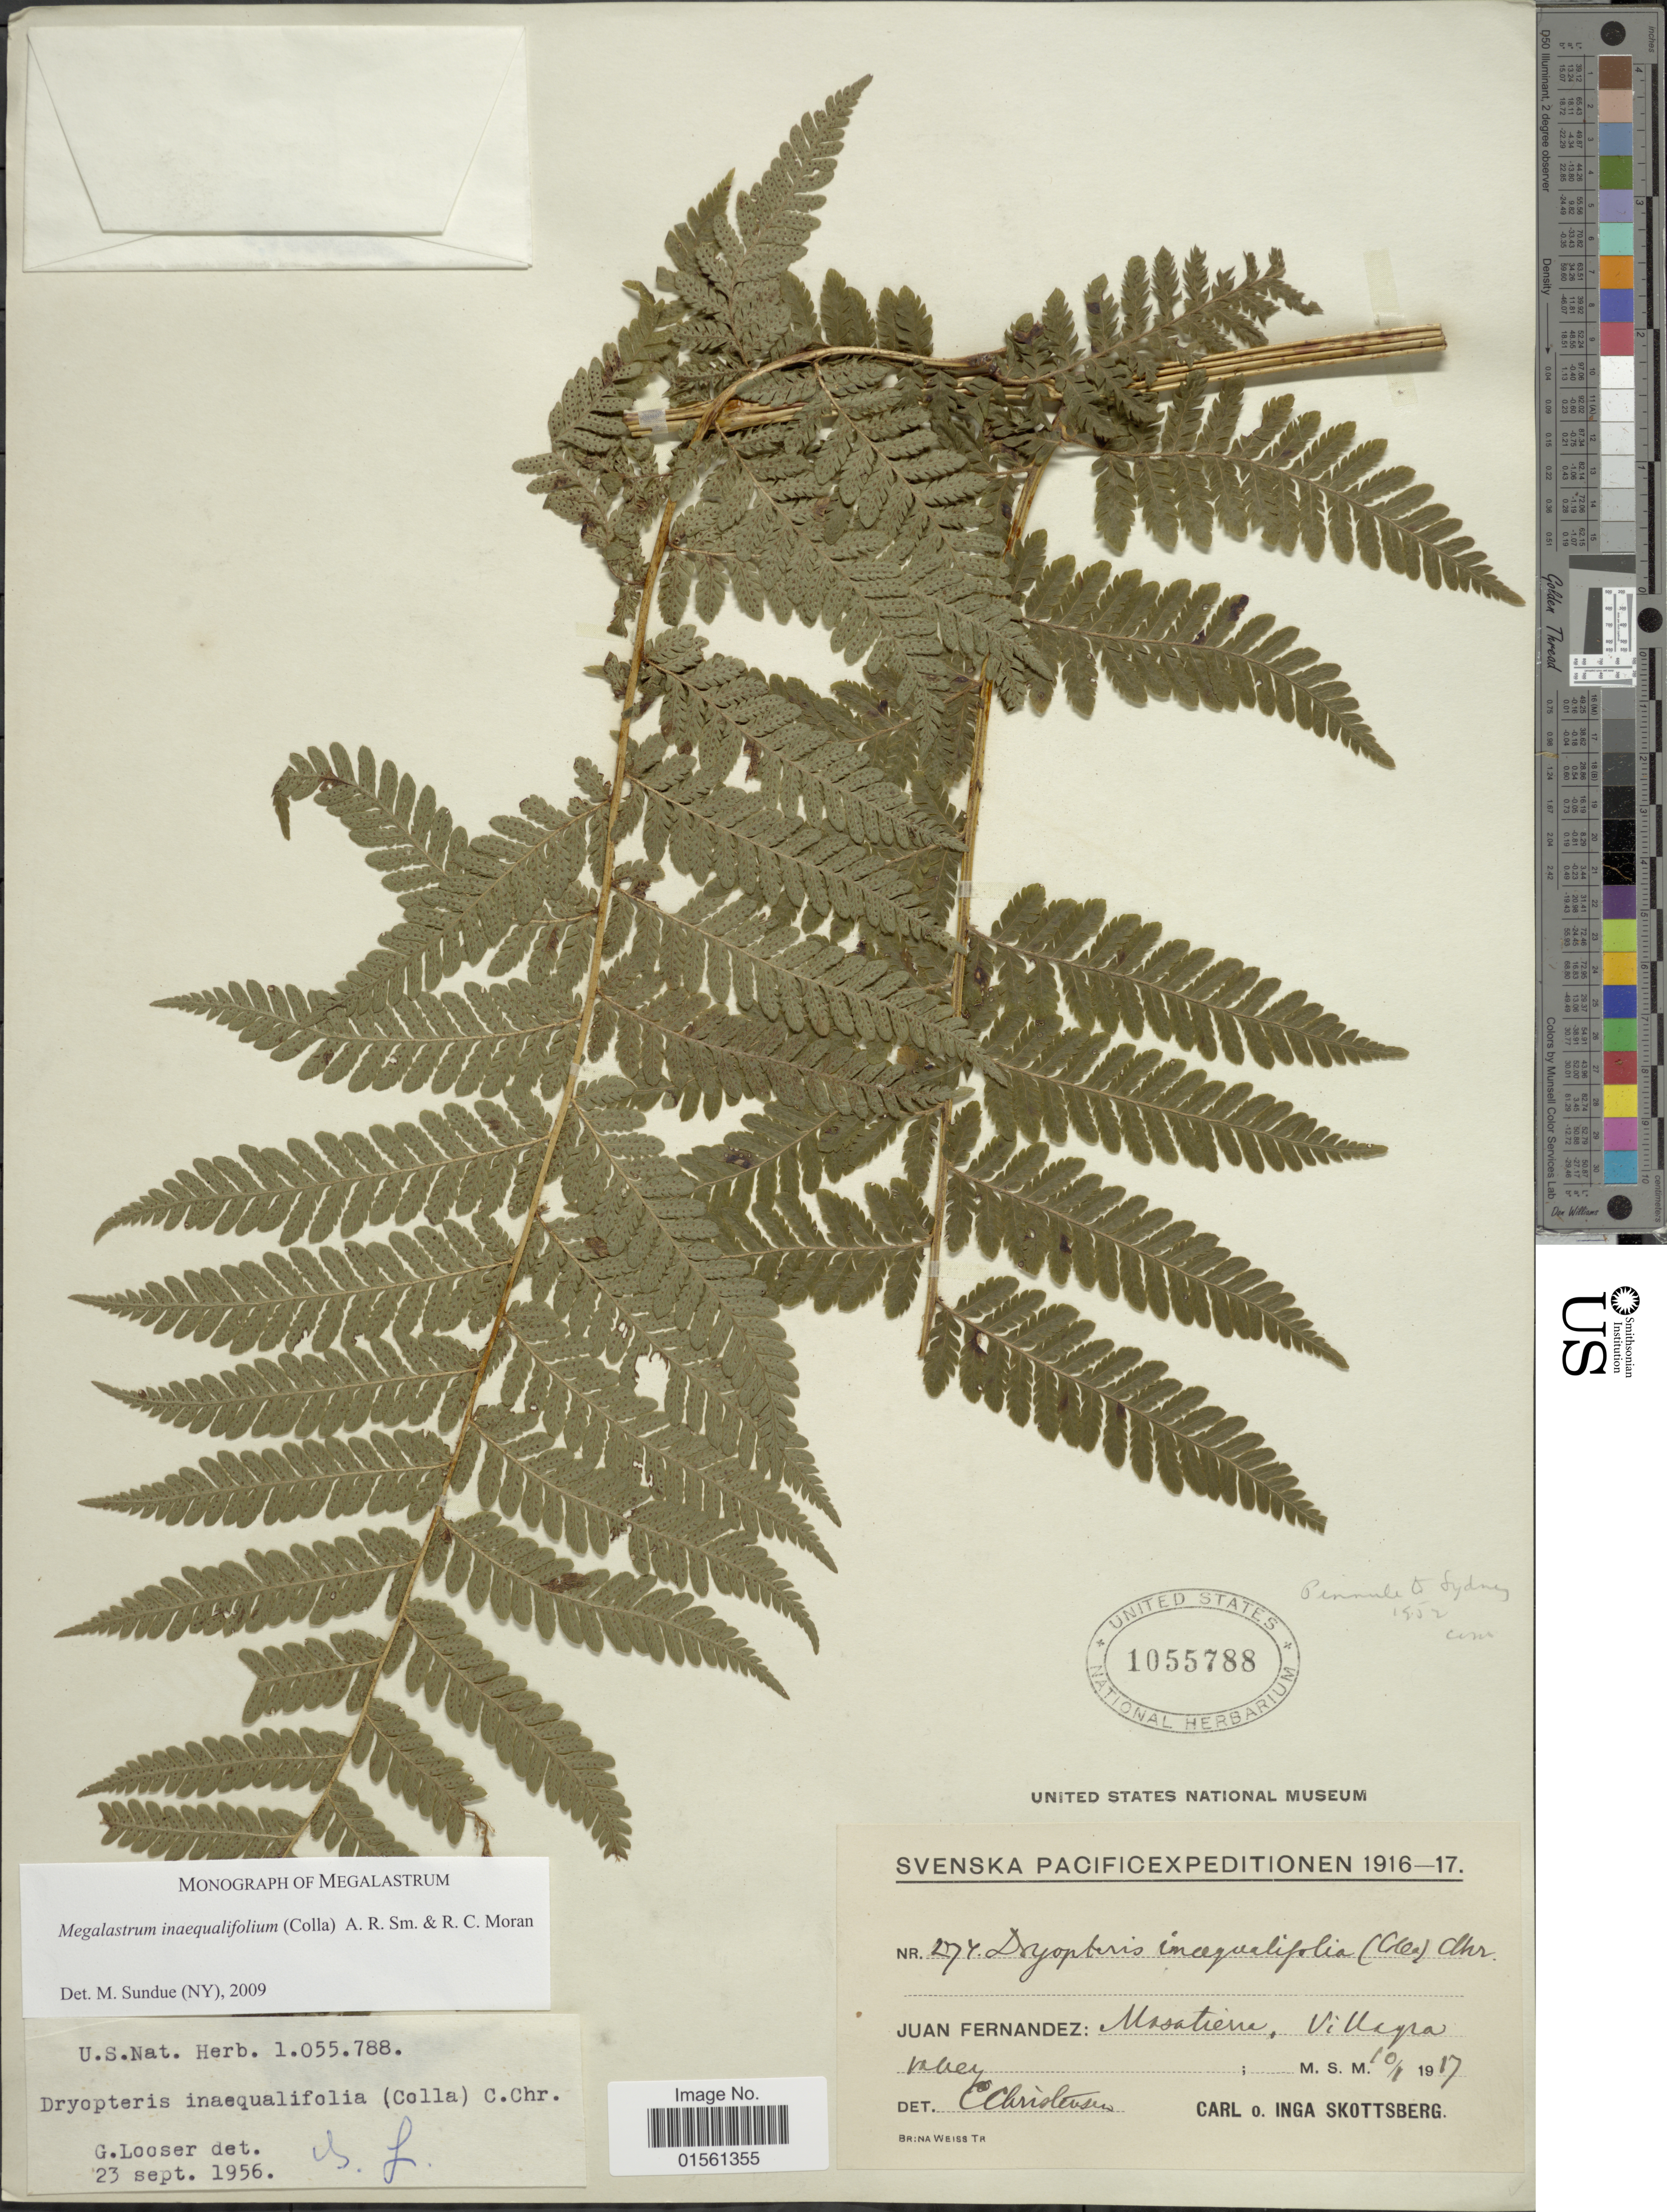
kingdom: Plantae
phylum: Tracheophyta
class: Polypodiopsida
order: Polypodiales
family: Dryopteridaceae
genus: Megalastrum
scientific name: Megalastrum inaequalifolium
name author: (Colla) A.R. Sm. & R.C. Moran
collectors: C. Skottsberg & I. Skottsberg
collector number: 274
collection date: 1917-01-10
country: Chile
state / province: Valparaíso (V)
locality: Masatierra, Villagra valley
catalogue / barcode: US 1055788